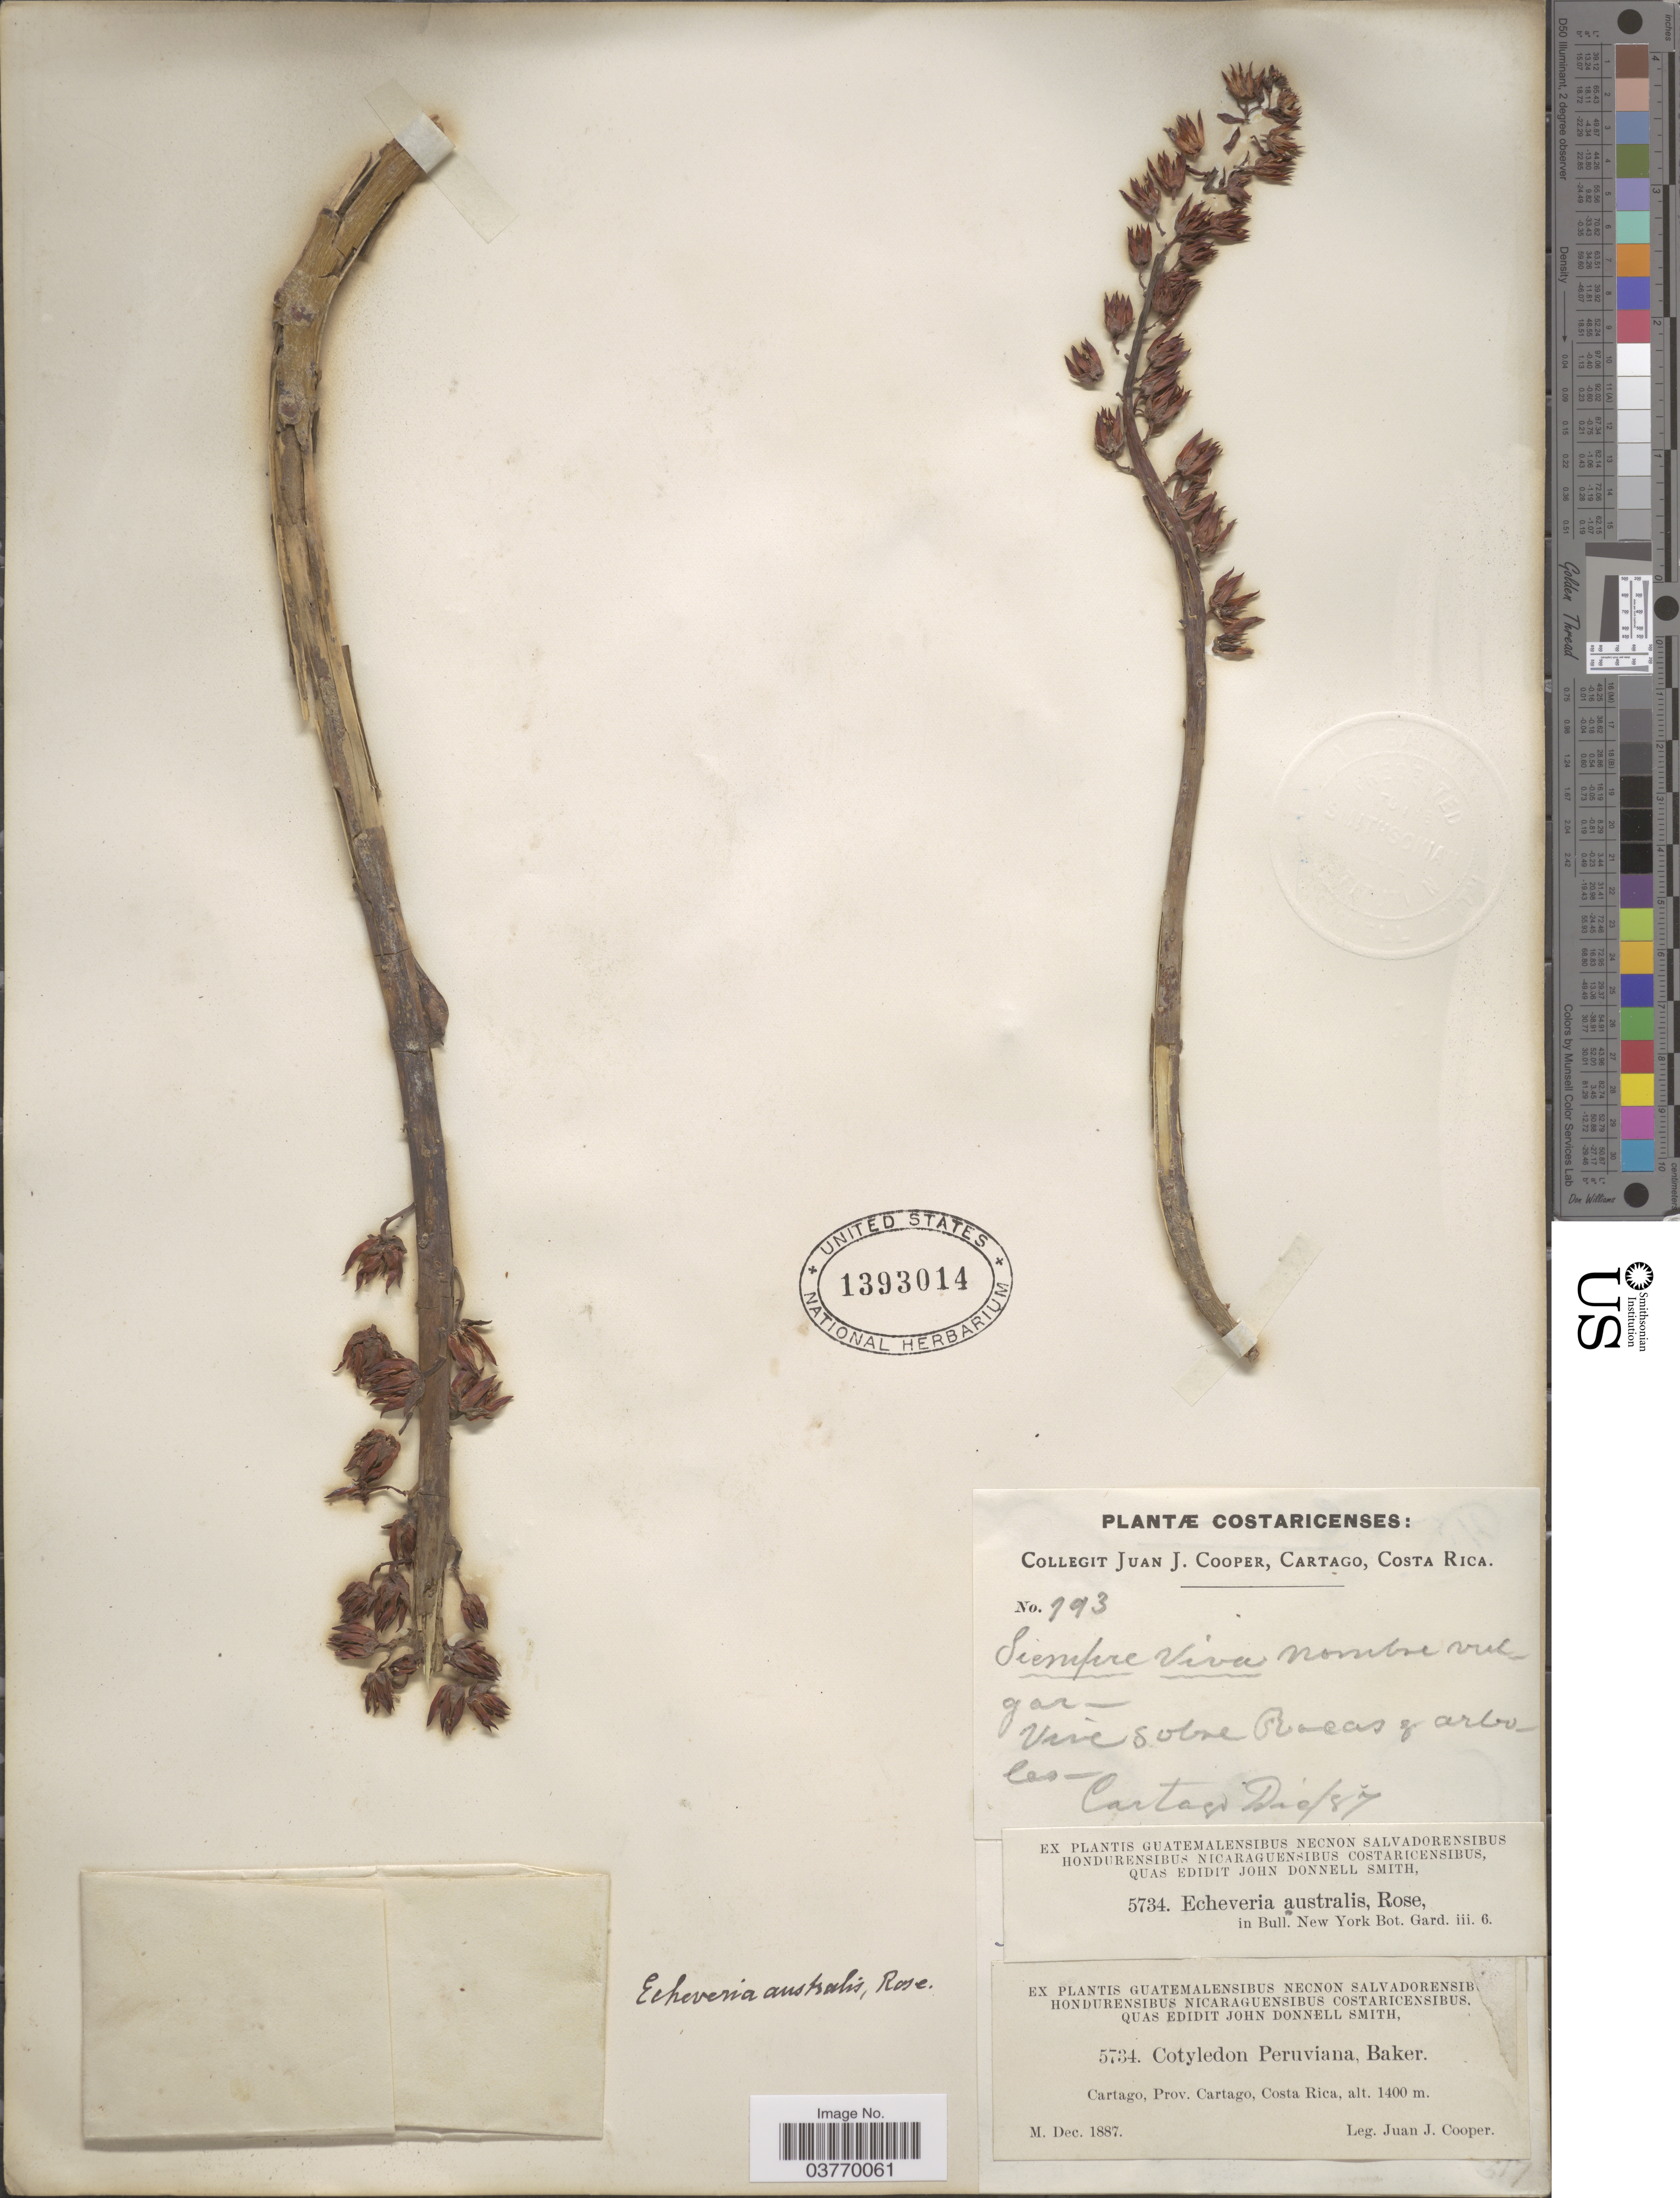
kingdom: Plantae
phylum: Tracheophyta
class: Magnoliopsida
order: Saxifragales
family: Crassulaceae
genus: Echeveria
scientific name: Echeveria australis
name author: Rose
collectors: J. J. Cooper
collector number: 5734/793?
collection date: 1887-12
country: Costa Rica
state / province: Cartago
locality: Cartago.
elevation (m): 1400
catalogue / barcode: US 1393014